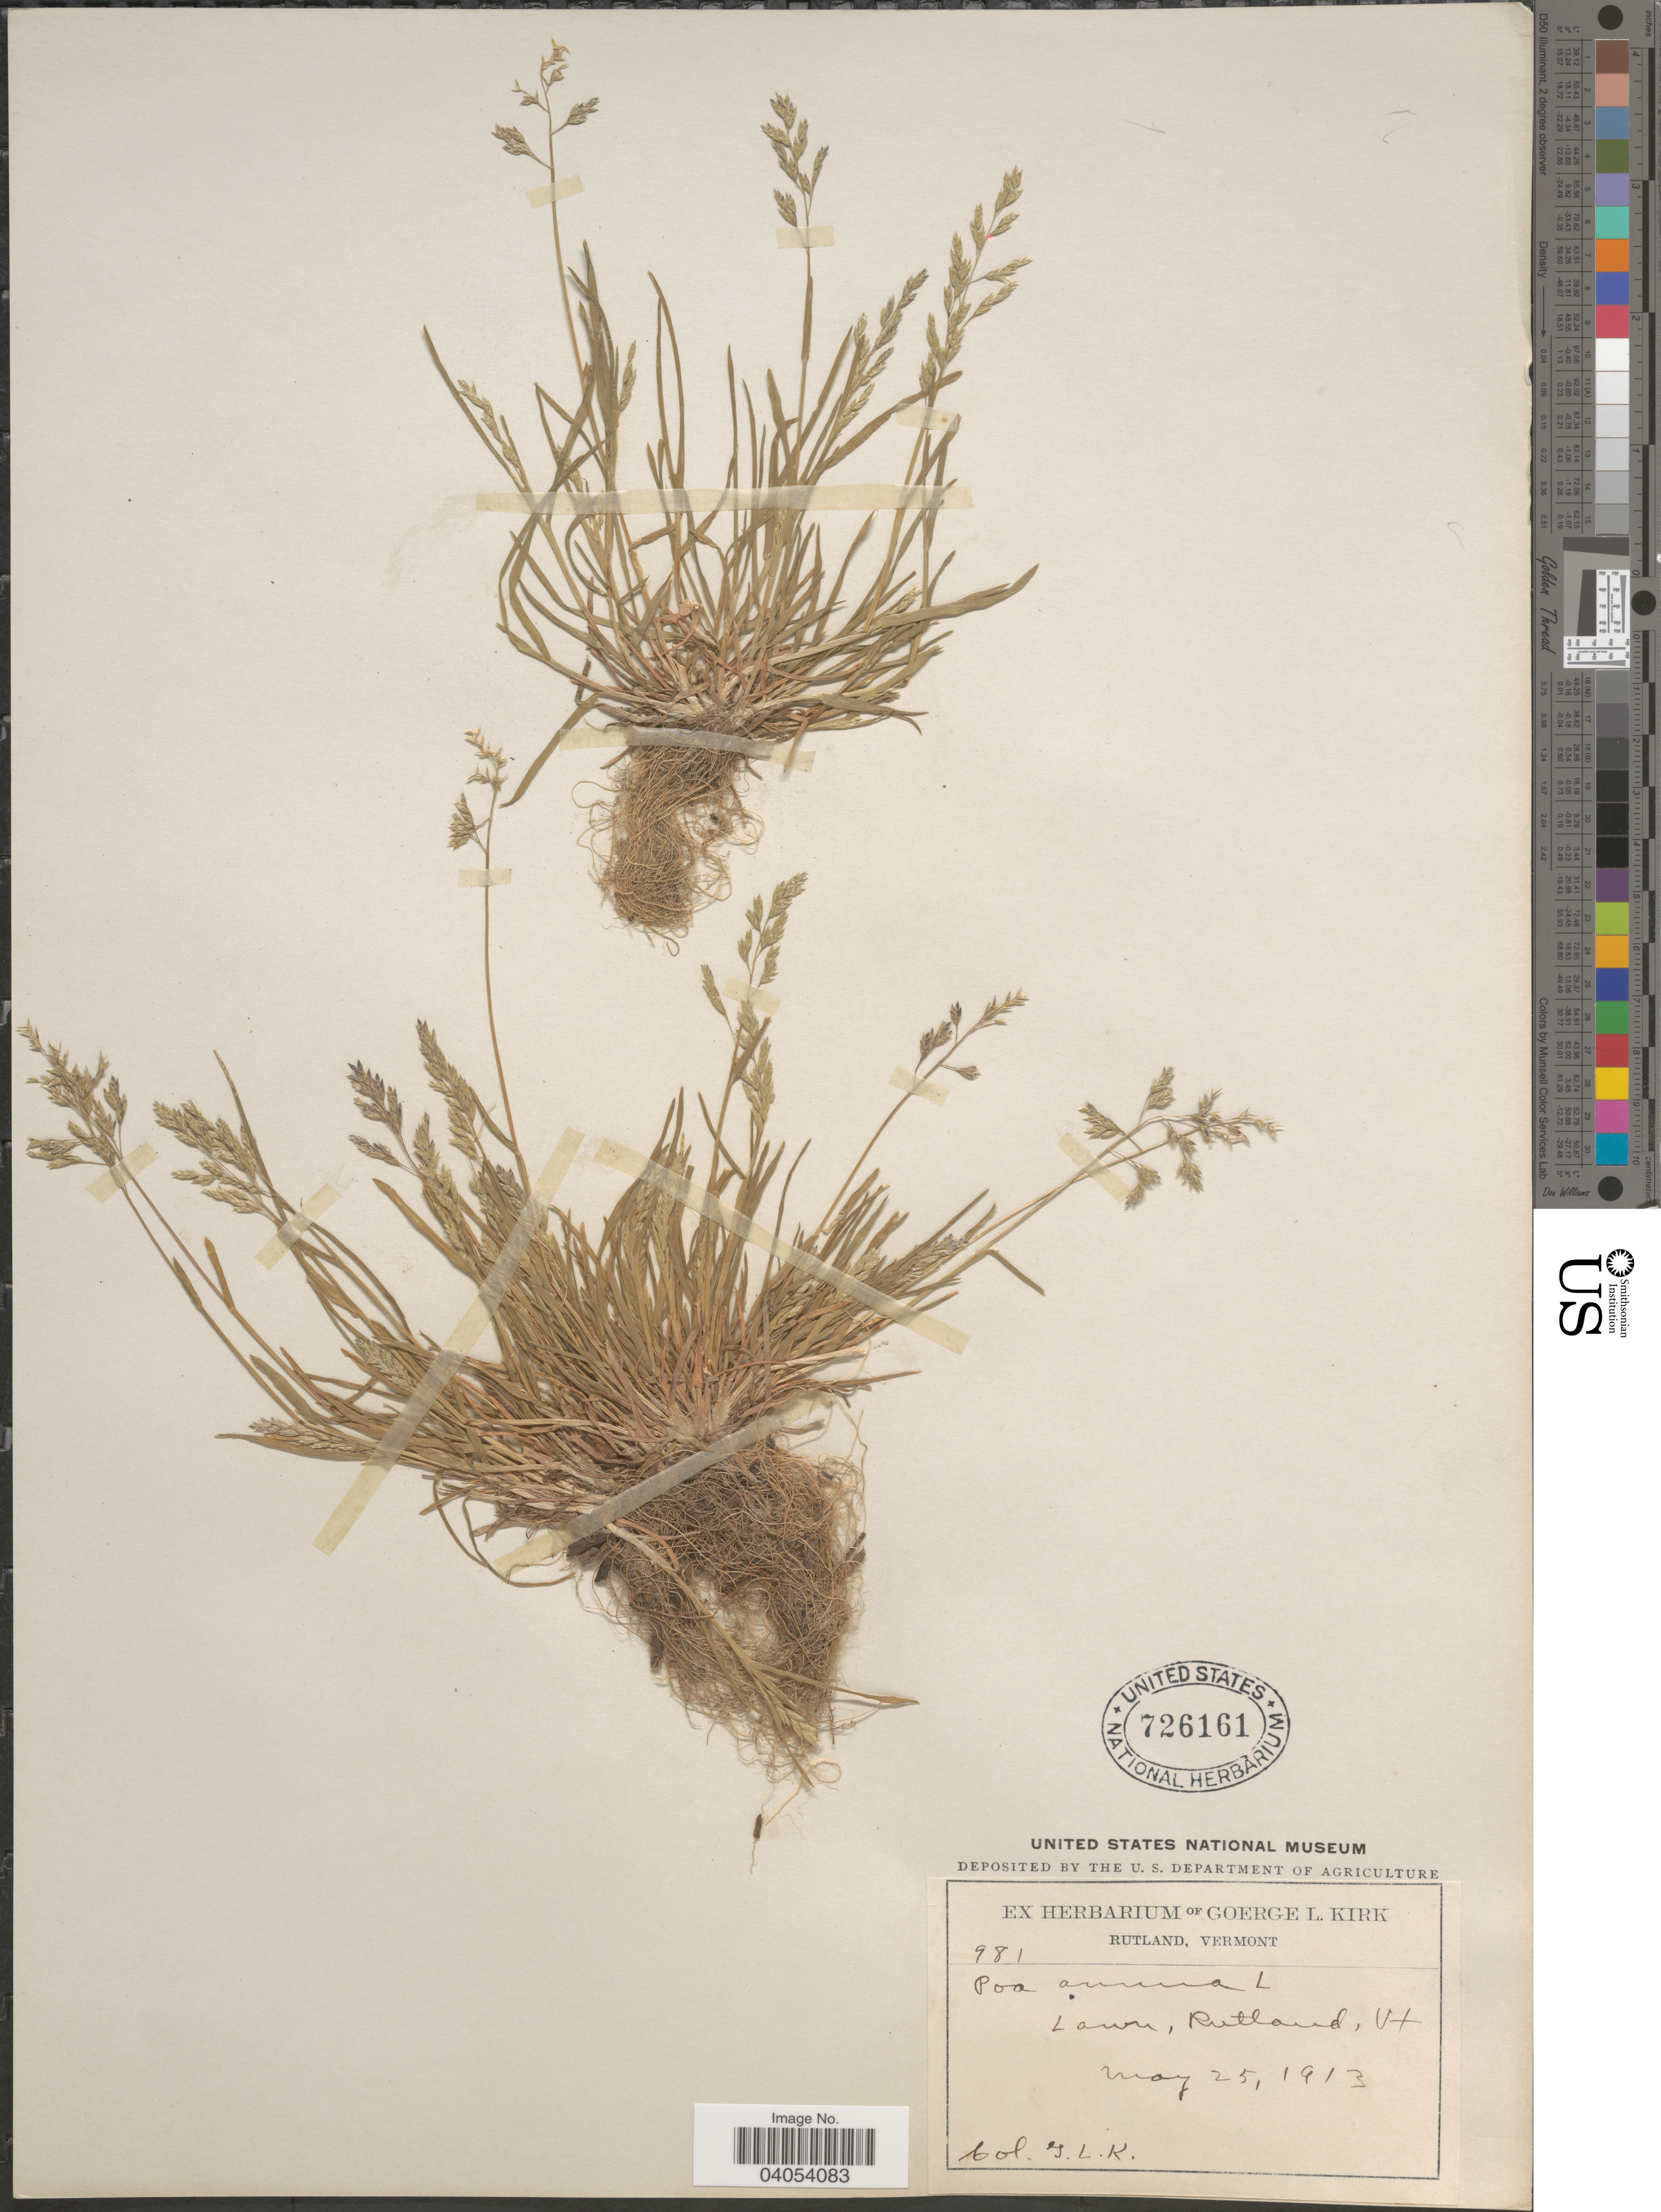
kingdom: Plantae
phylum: Tracheophyta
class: Liliopsida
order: Poales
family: Poaceae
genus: Poa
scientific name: Poa annua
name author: L.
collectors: G. Kirk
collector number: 981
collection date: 1913-05-25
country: United States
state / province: Vermont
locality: Lawn, Rutland.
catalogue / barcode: US 726161